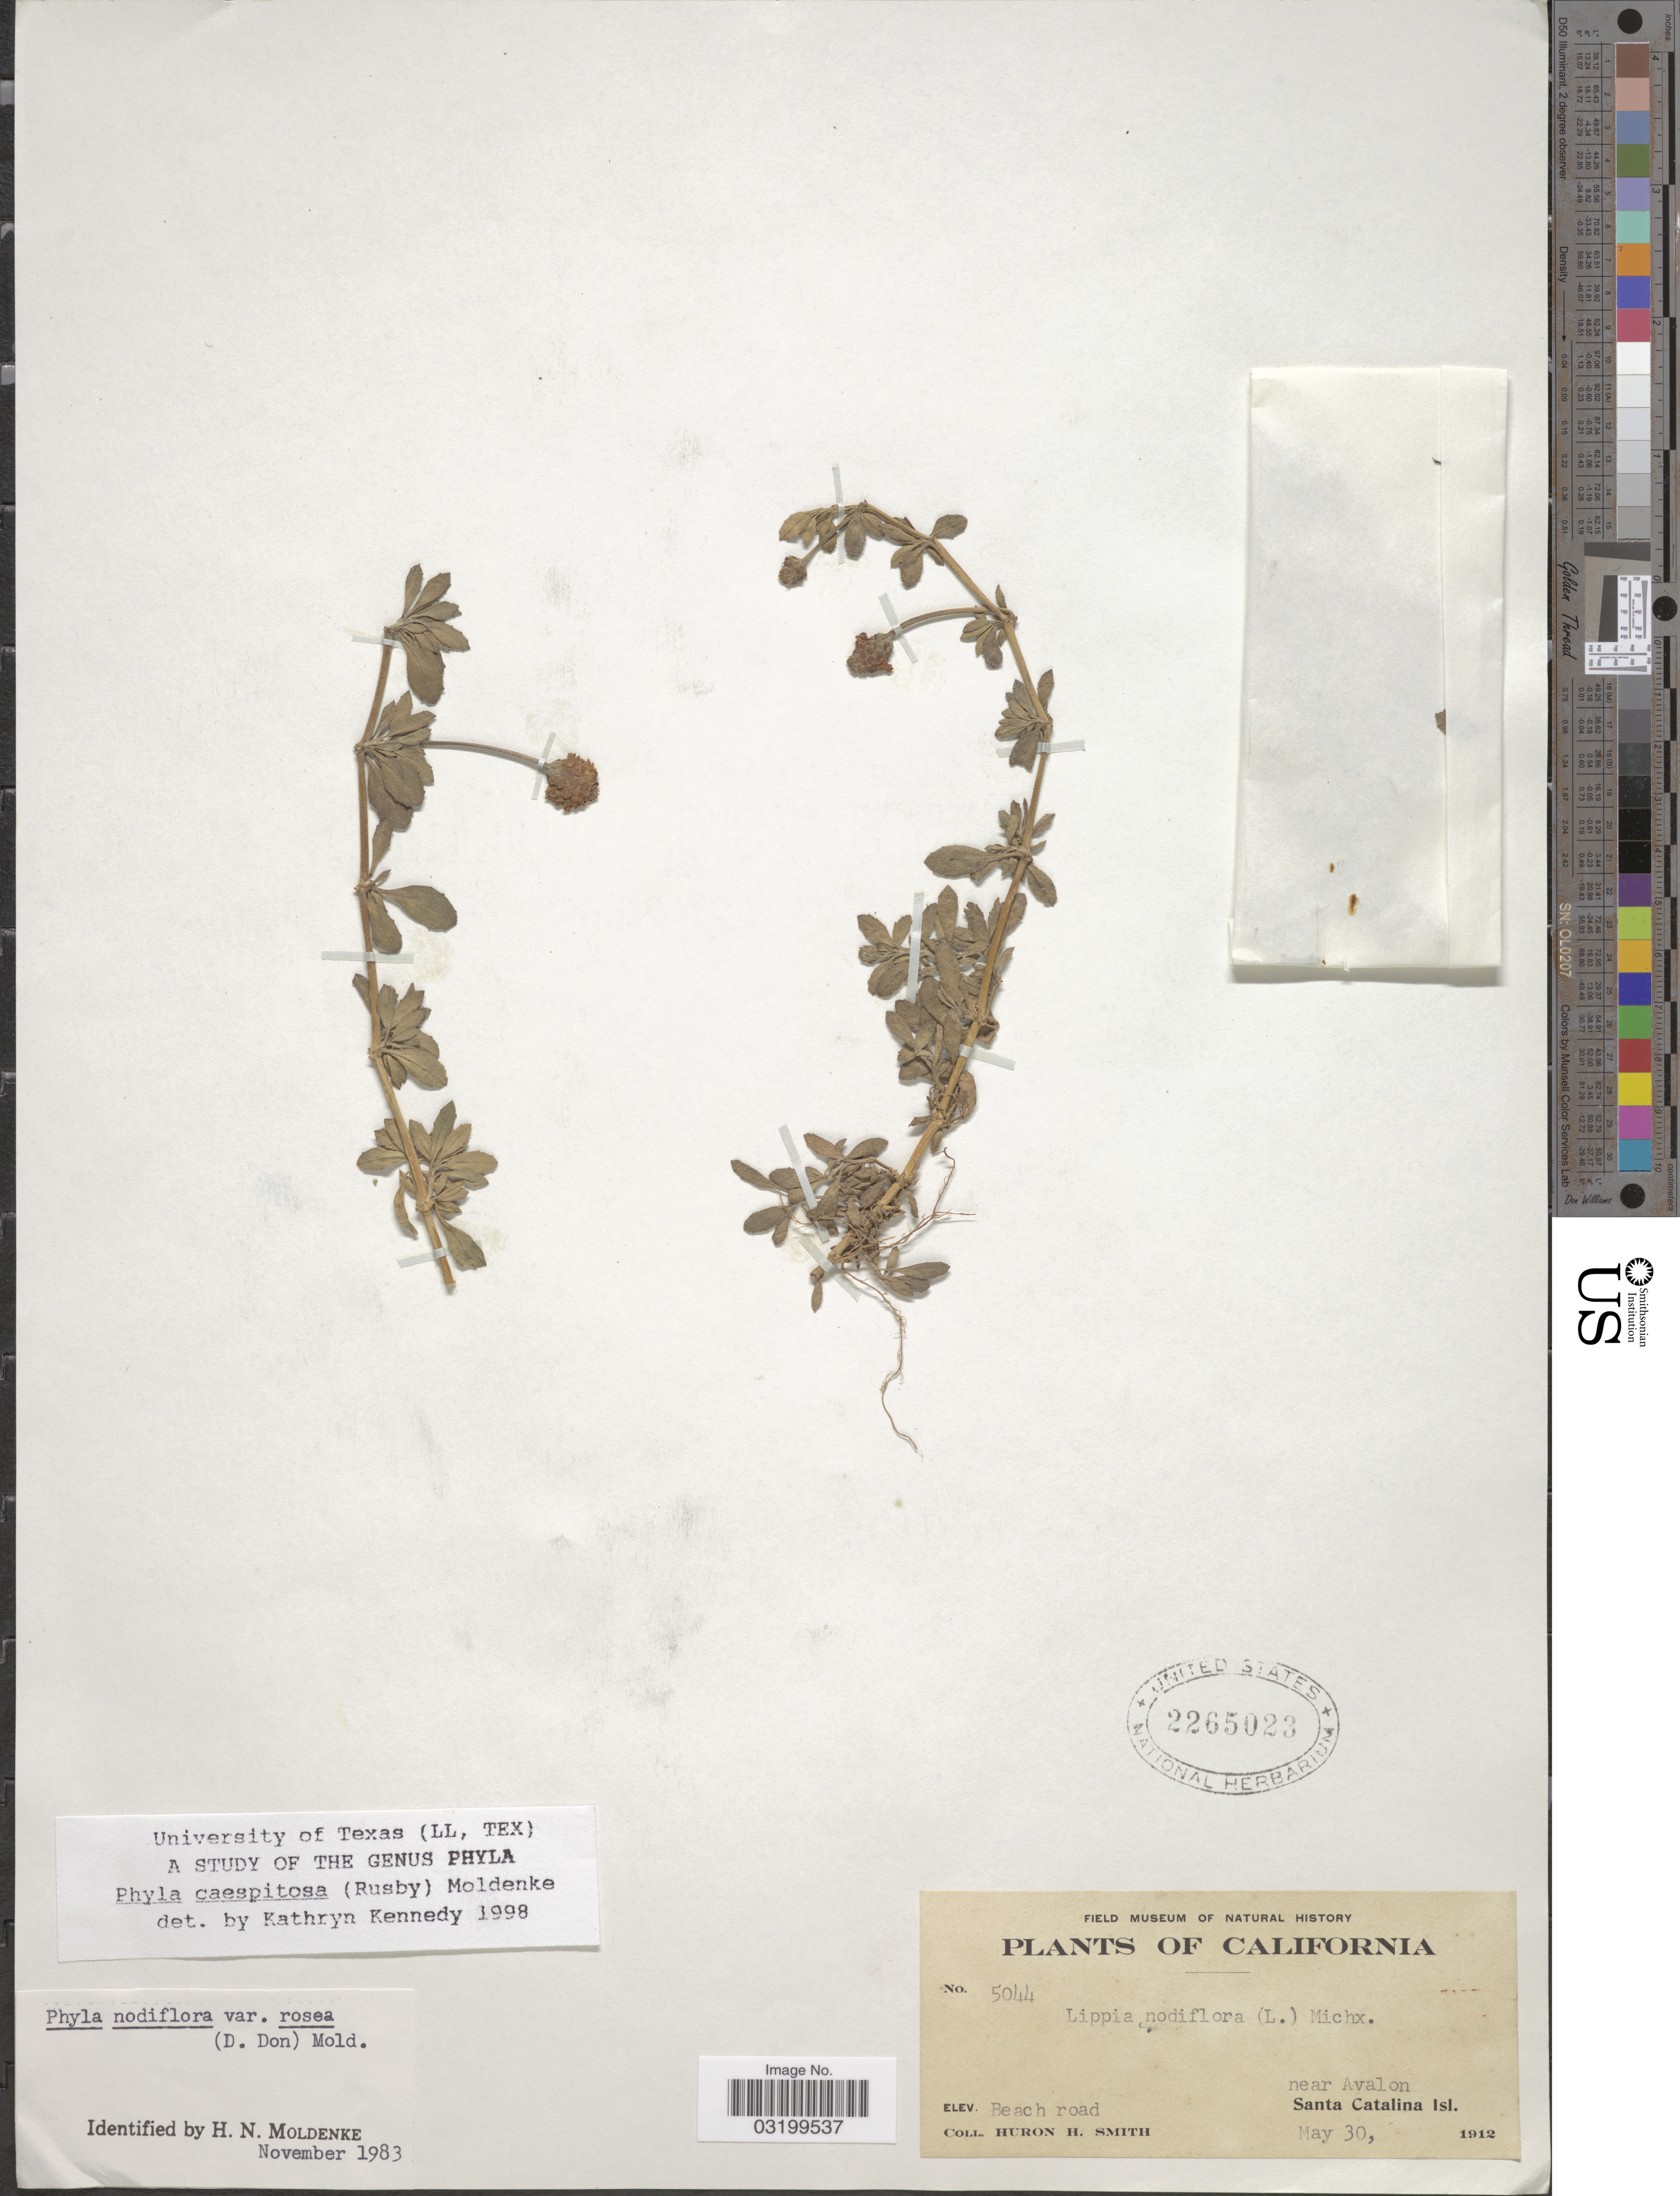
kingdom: Plantae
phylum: Tracheophyta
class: Magnoliopsida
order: Lamiales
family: Verbenaceae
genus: Phyla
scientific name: Phyla caespitosa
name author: (Rusby) Moldenke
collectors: Huron H. Smith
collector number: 5044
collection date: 1912-05-30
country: United States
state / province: California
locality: Near Avalon, Beach road. Santa Catalina Isl.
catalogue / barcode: US 2265023